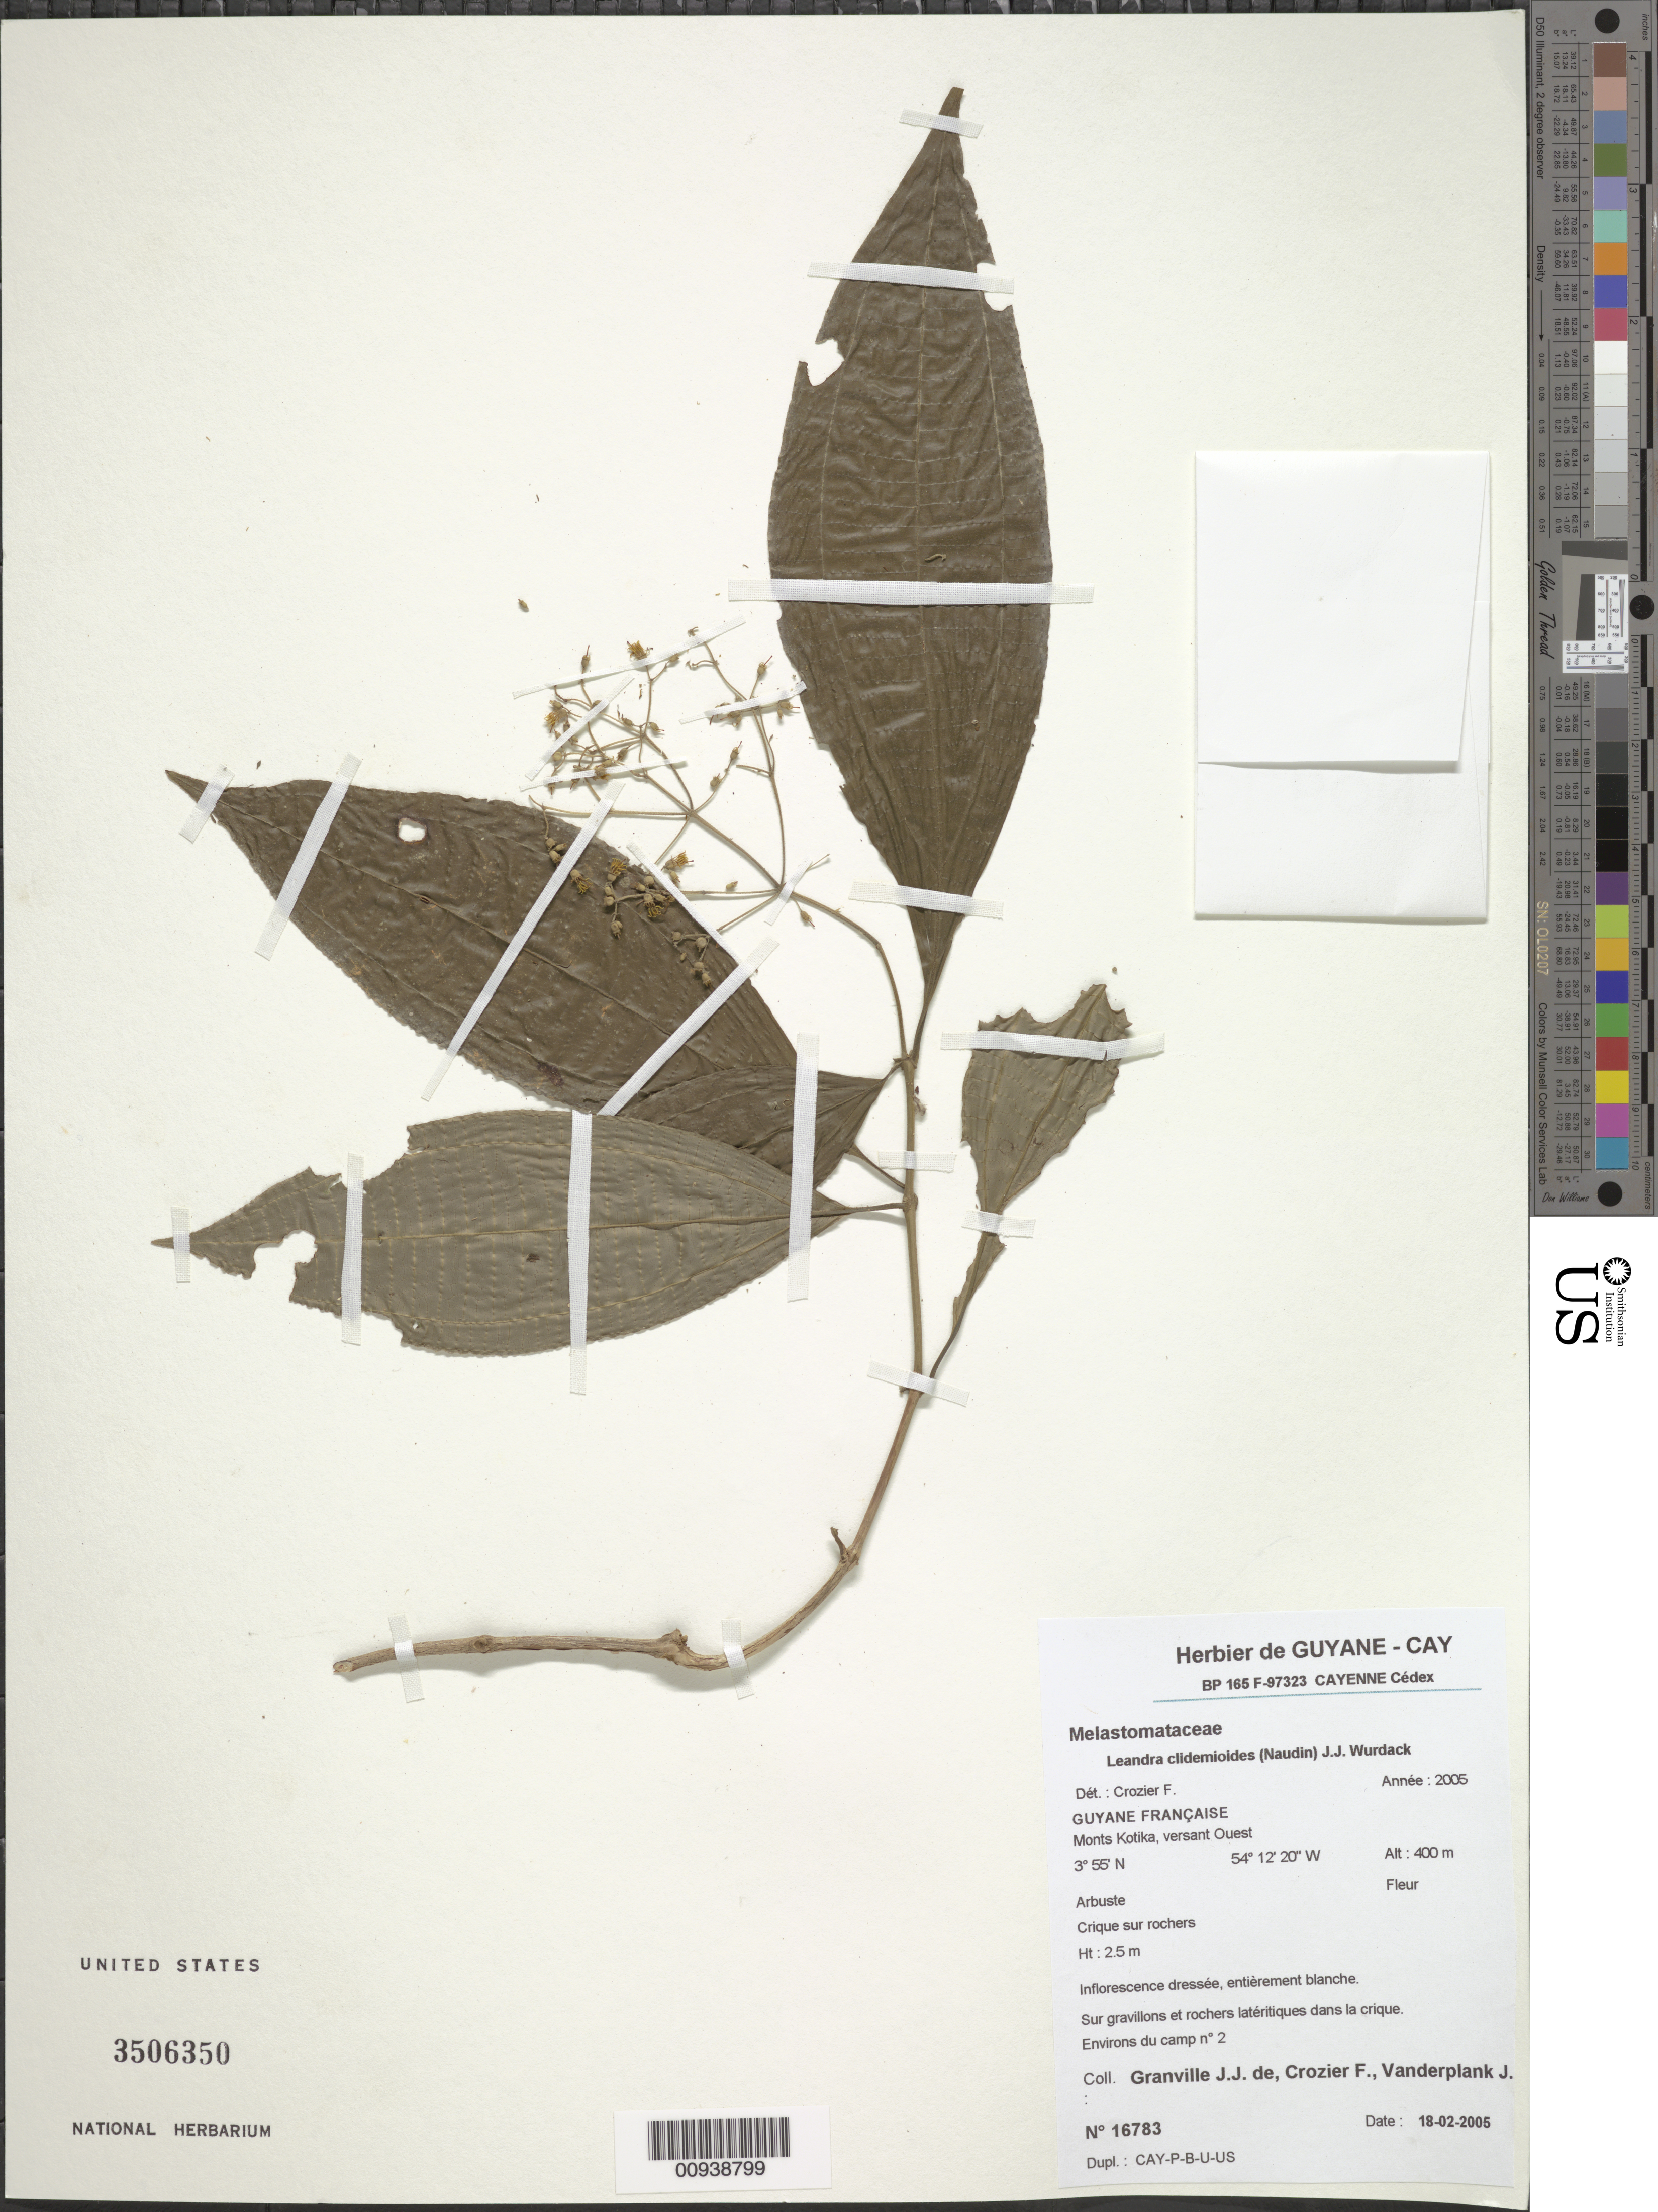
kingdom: Plantae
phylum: Tracheophyta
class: Magnoliopsida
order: Myrtales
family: Melastomataceae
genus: Leandra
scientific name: Leandra clidemioides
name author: (Naudin) Wurdack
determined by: Crozier, F.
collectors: J.-J. de Granville, F. Crozier & J. Vanderplank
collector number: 16783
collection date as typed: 18-Feb-05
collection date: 2005-02-18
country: French Guiana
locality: Monts Kotika, versant Ouest, environ du camp 2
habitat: Crique sur rochers; sur gravillons et rochers latéritiques dans la crique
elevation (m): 400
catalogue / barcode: US 3506350